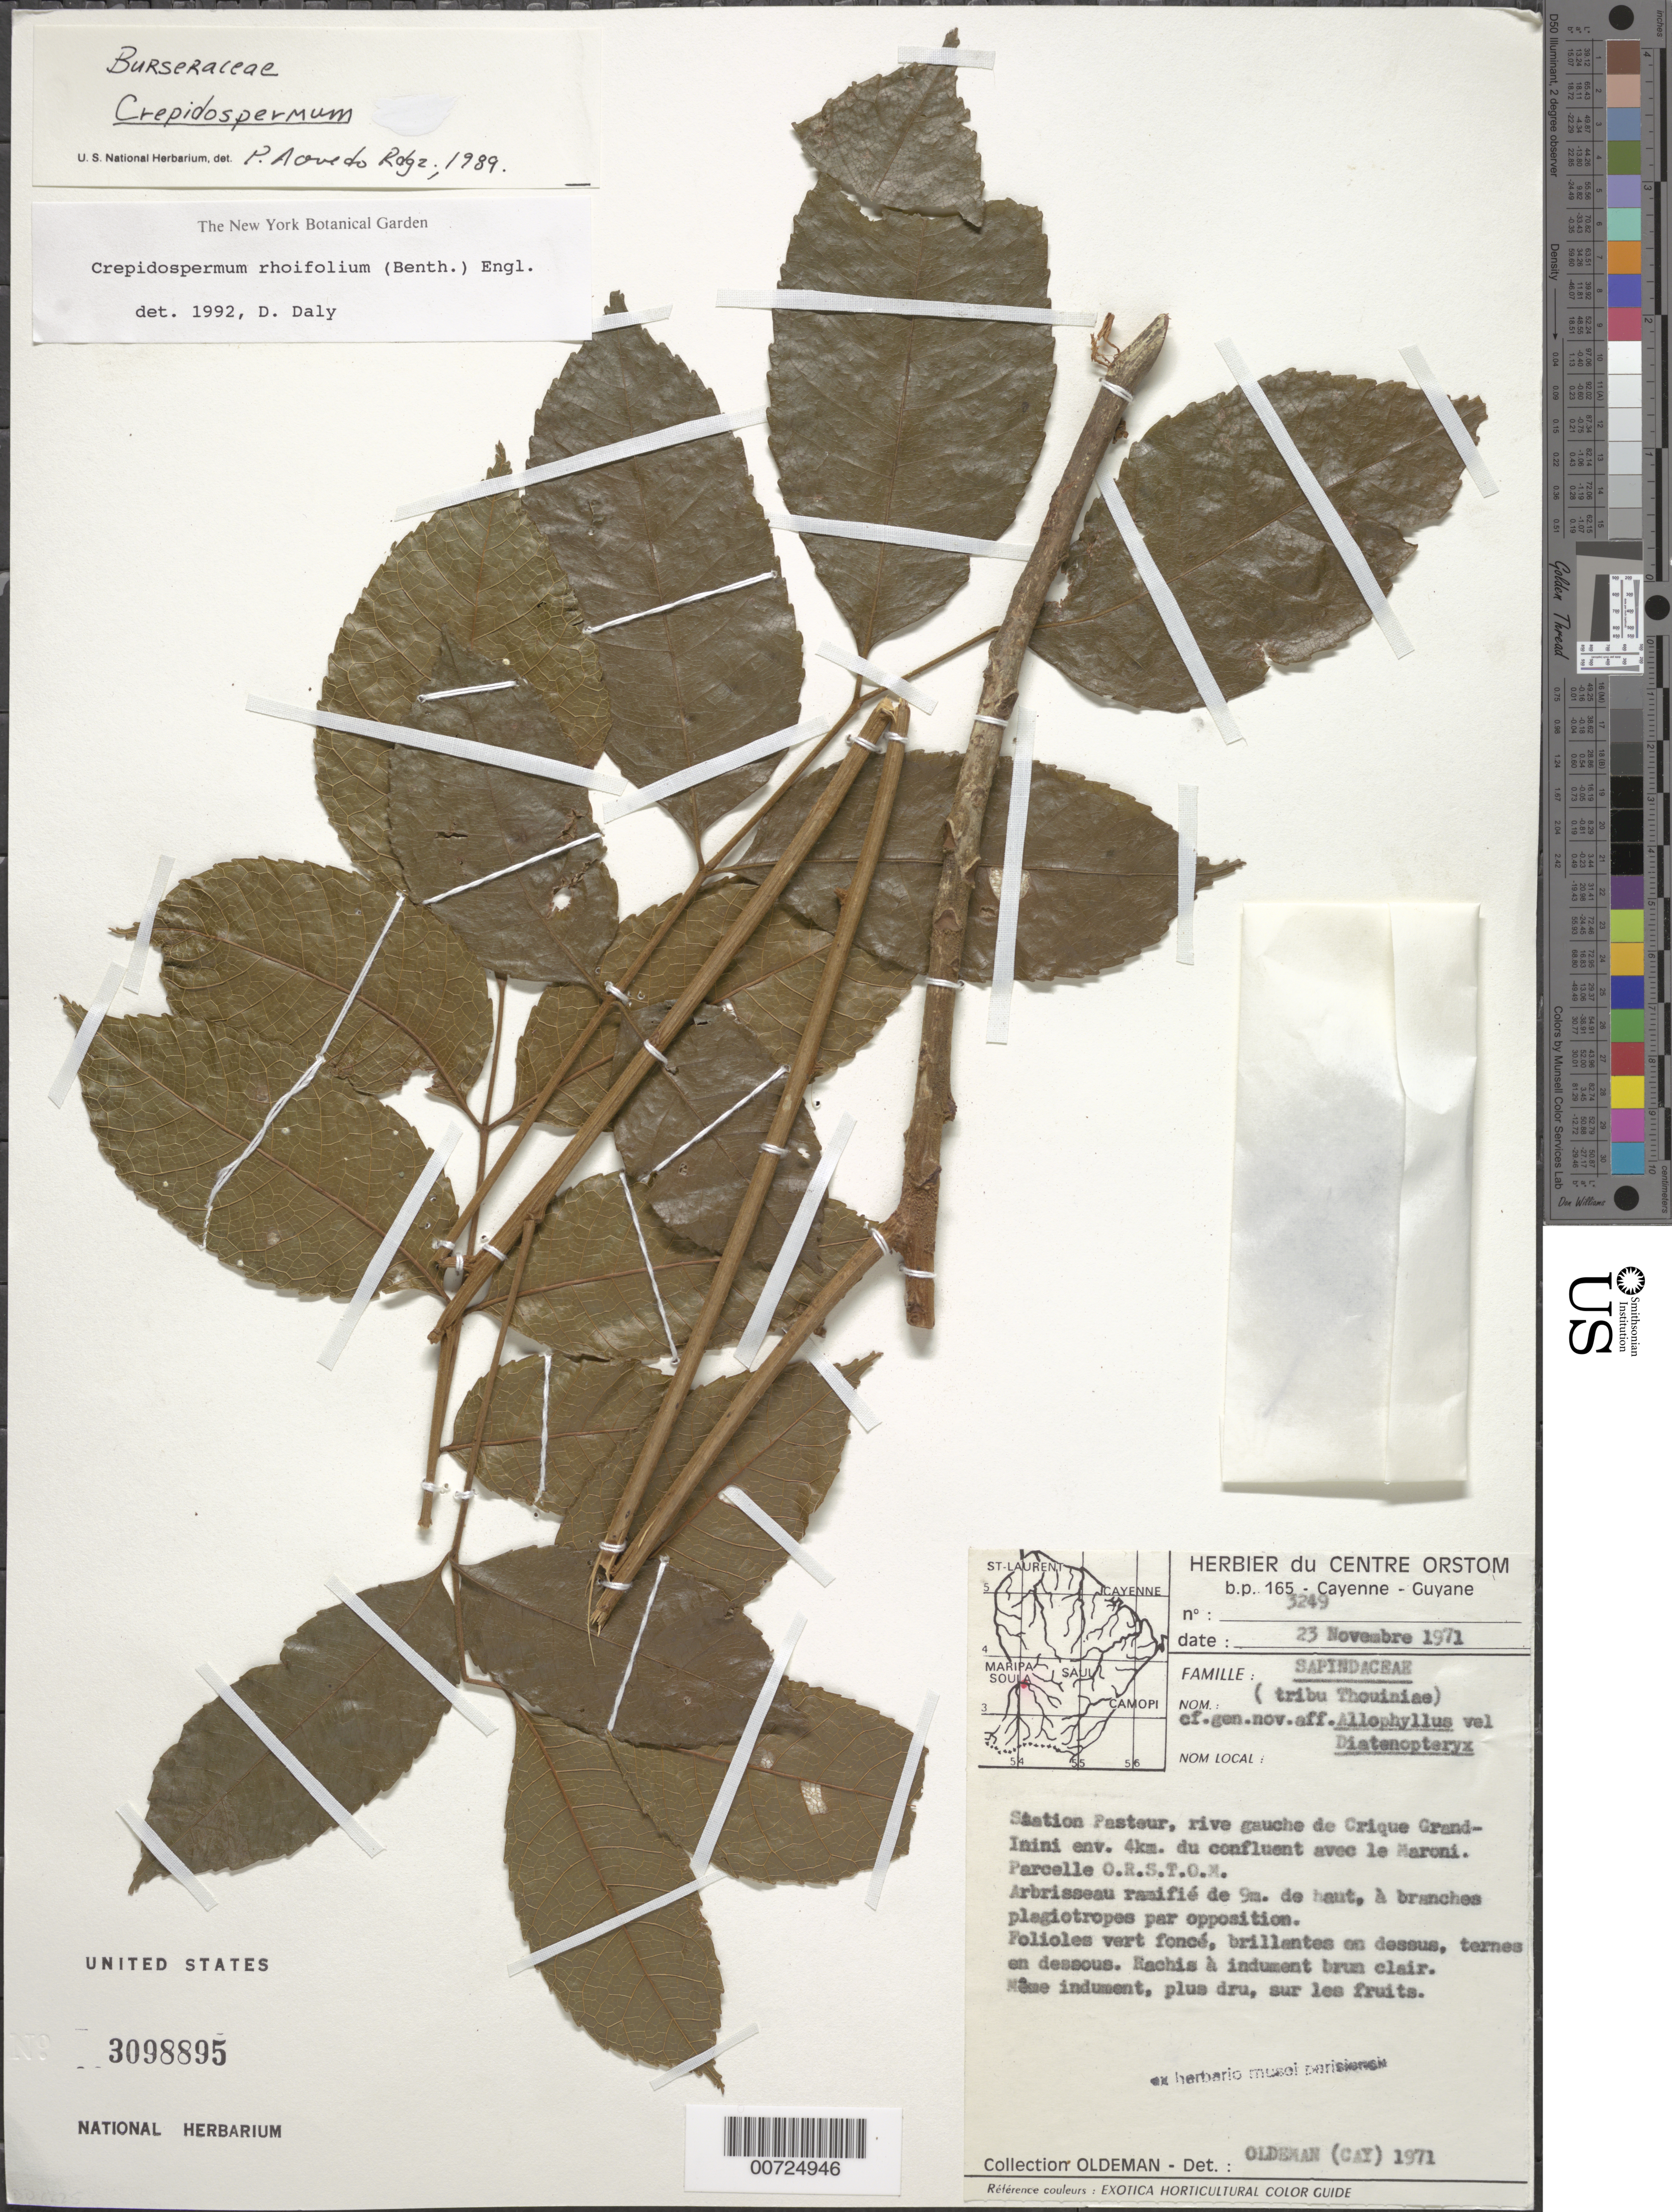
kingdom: Plantae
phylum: Tracheophyta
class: Magnoliopsida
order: Sapindales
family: Burseraceae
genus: Protium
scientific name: Protium rhoifolium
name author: (Benth.) Byng & Christenh.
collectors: R. Oldeman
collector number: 3249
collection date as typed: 23-Nov-71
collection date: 1971-11-23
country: French Guiana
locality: Station Pasteur, rive gauche de Crique Grand-Inini env. 4km du confluent avec la Maroni. Parcelle O.R.S.T.O.M.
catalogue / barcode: US 3098895